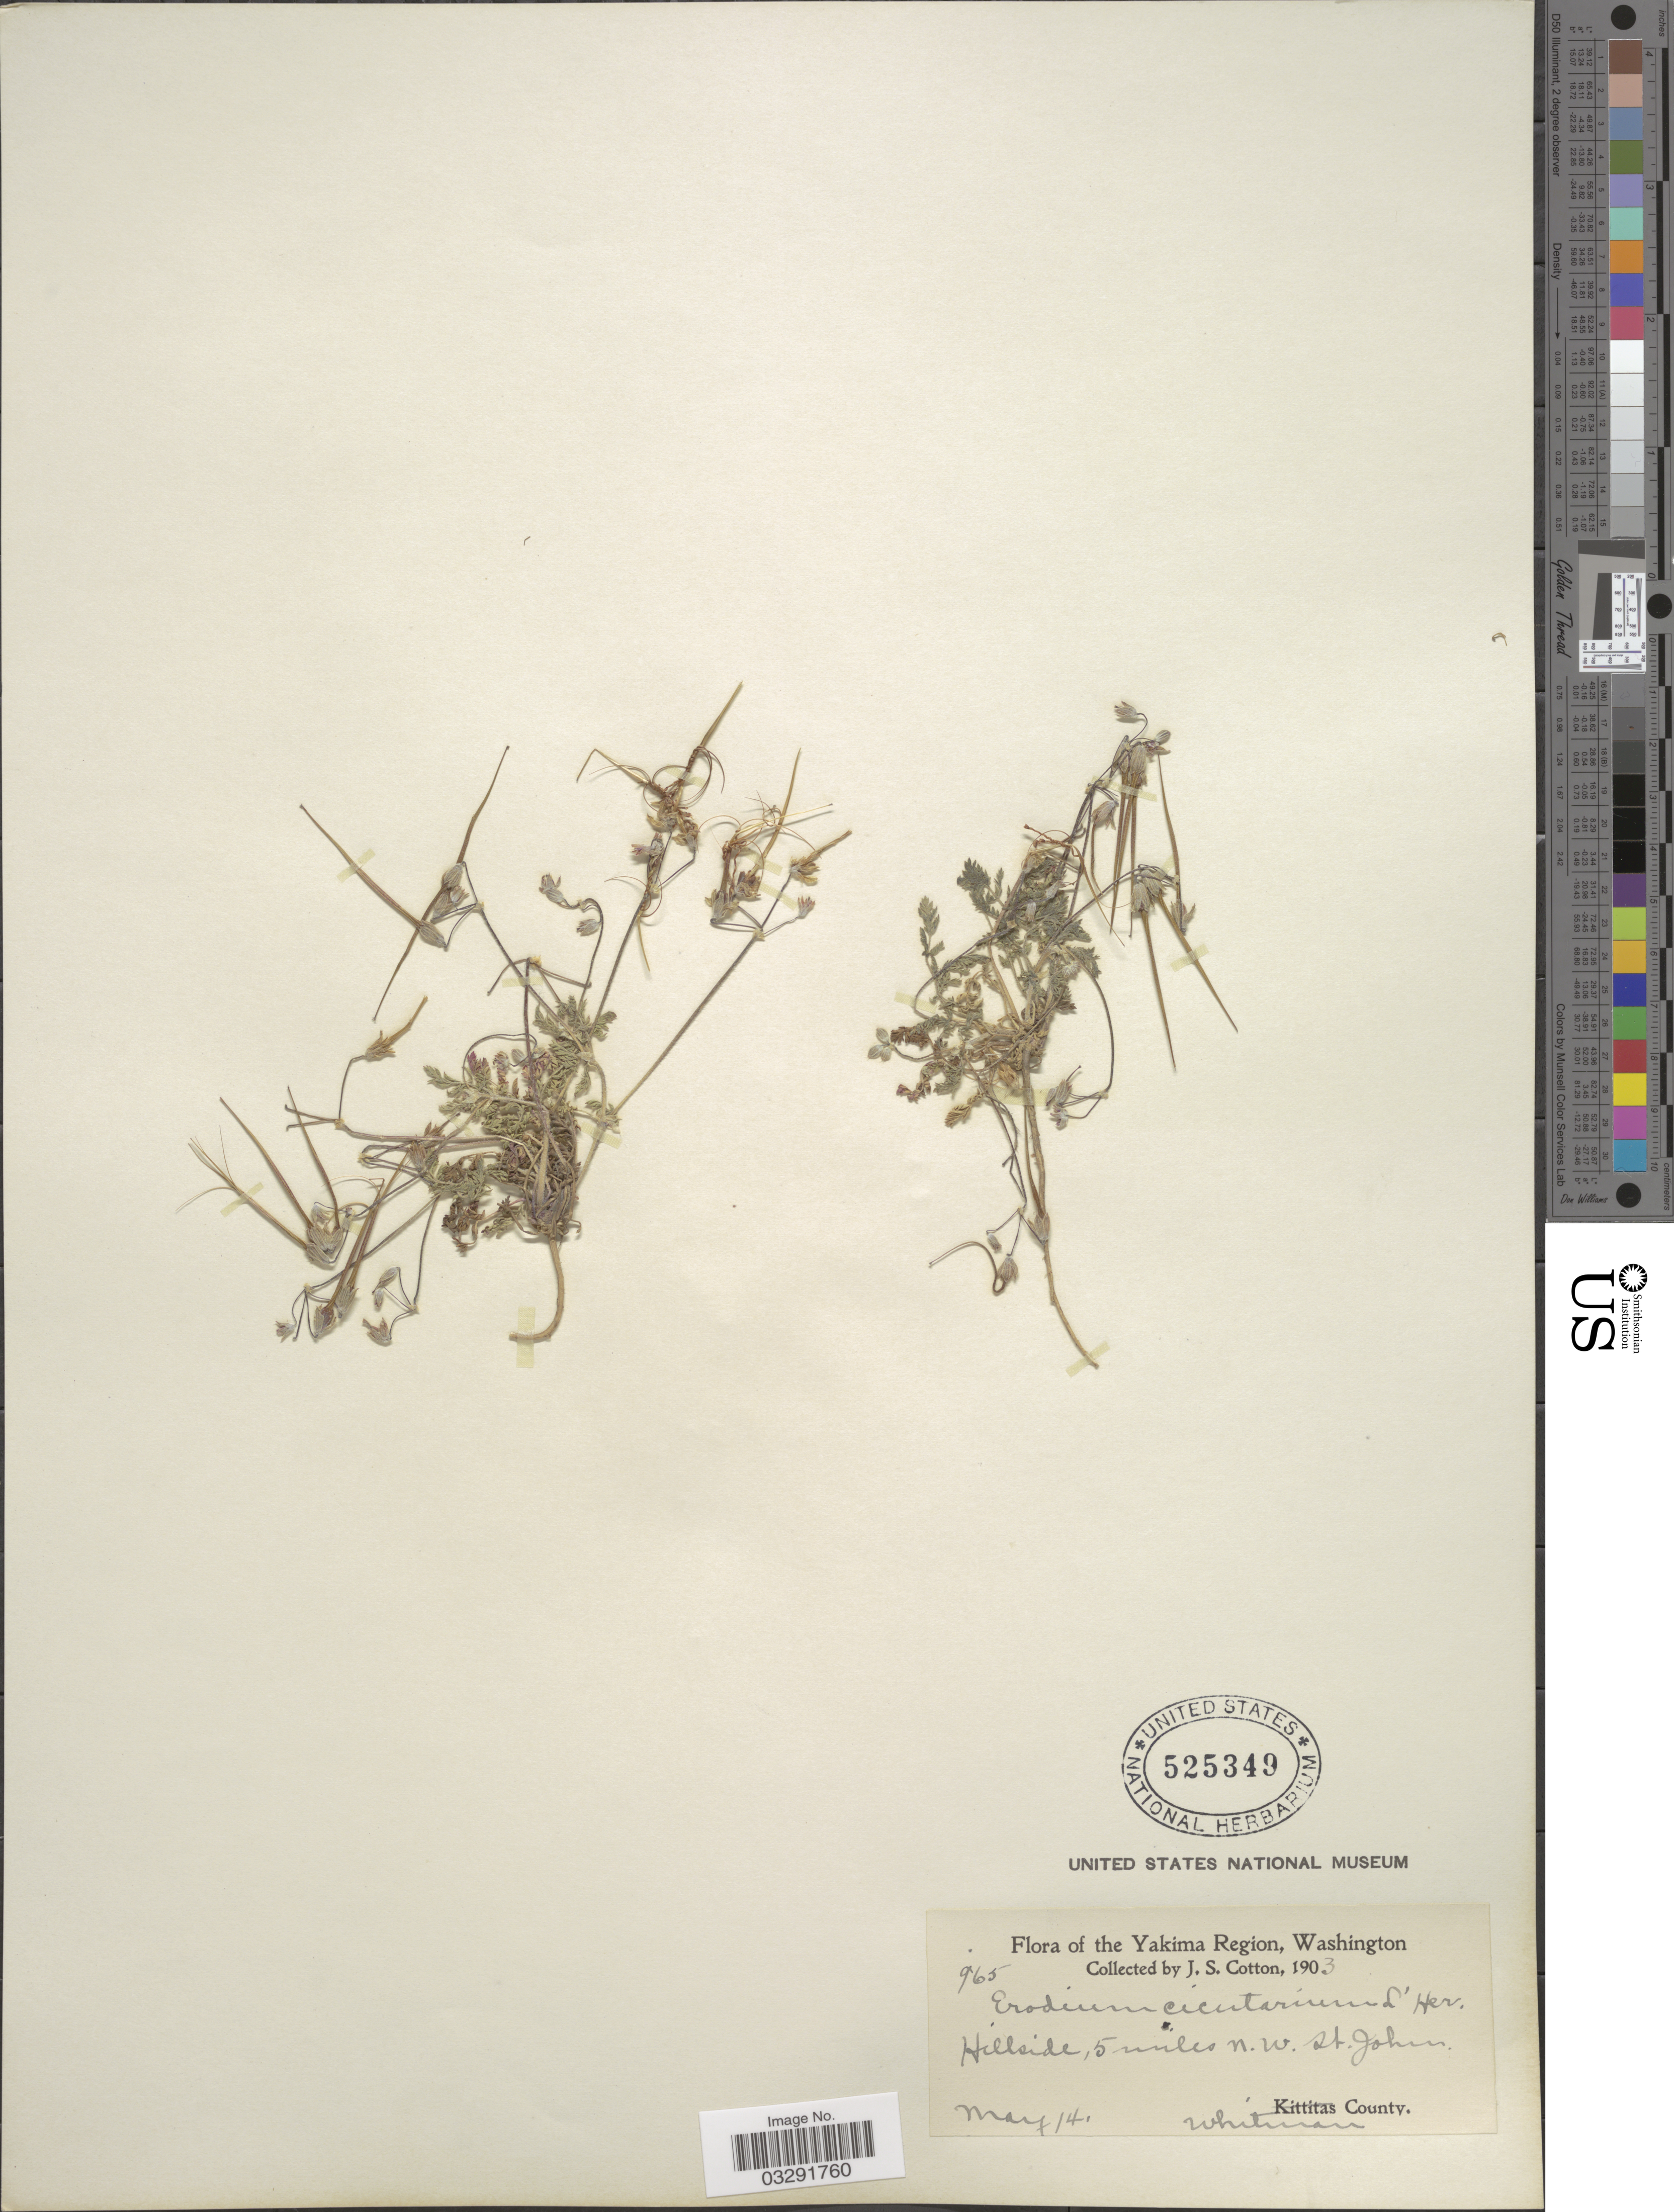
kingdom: Plantae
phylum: Tracheophyta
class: Magnoliopsida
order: Geraniales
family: Geraniaceae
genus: Erodium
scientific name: Erodium cicutarium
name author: (L.) L'Hér.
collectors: J. S. Cotton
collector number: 965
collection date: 1903-05-14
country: United States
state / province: Washington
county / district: Whitman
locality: Yakima Region. Hillside, 5 miles N.W. St. John. Whitman County.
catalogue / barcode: US 525349